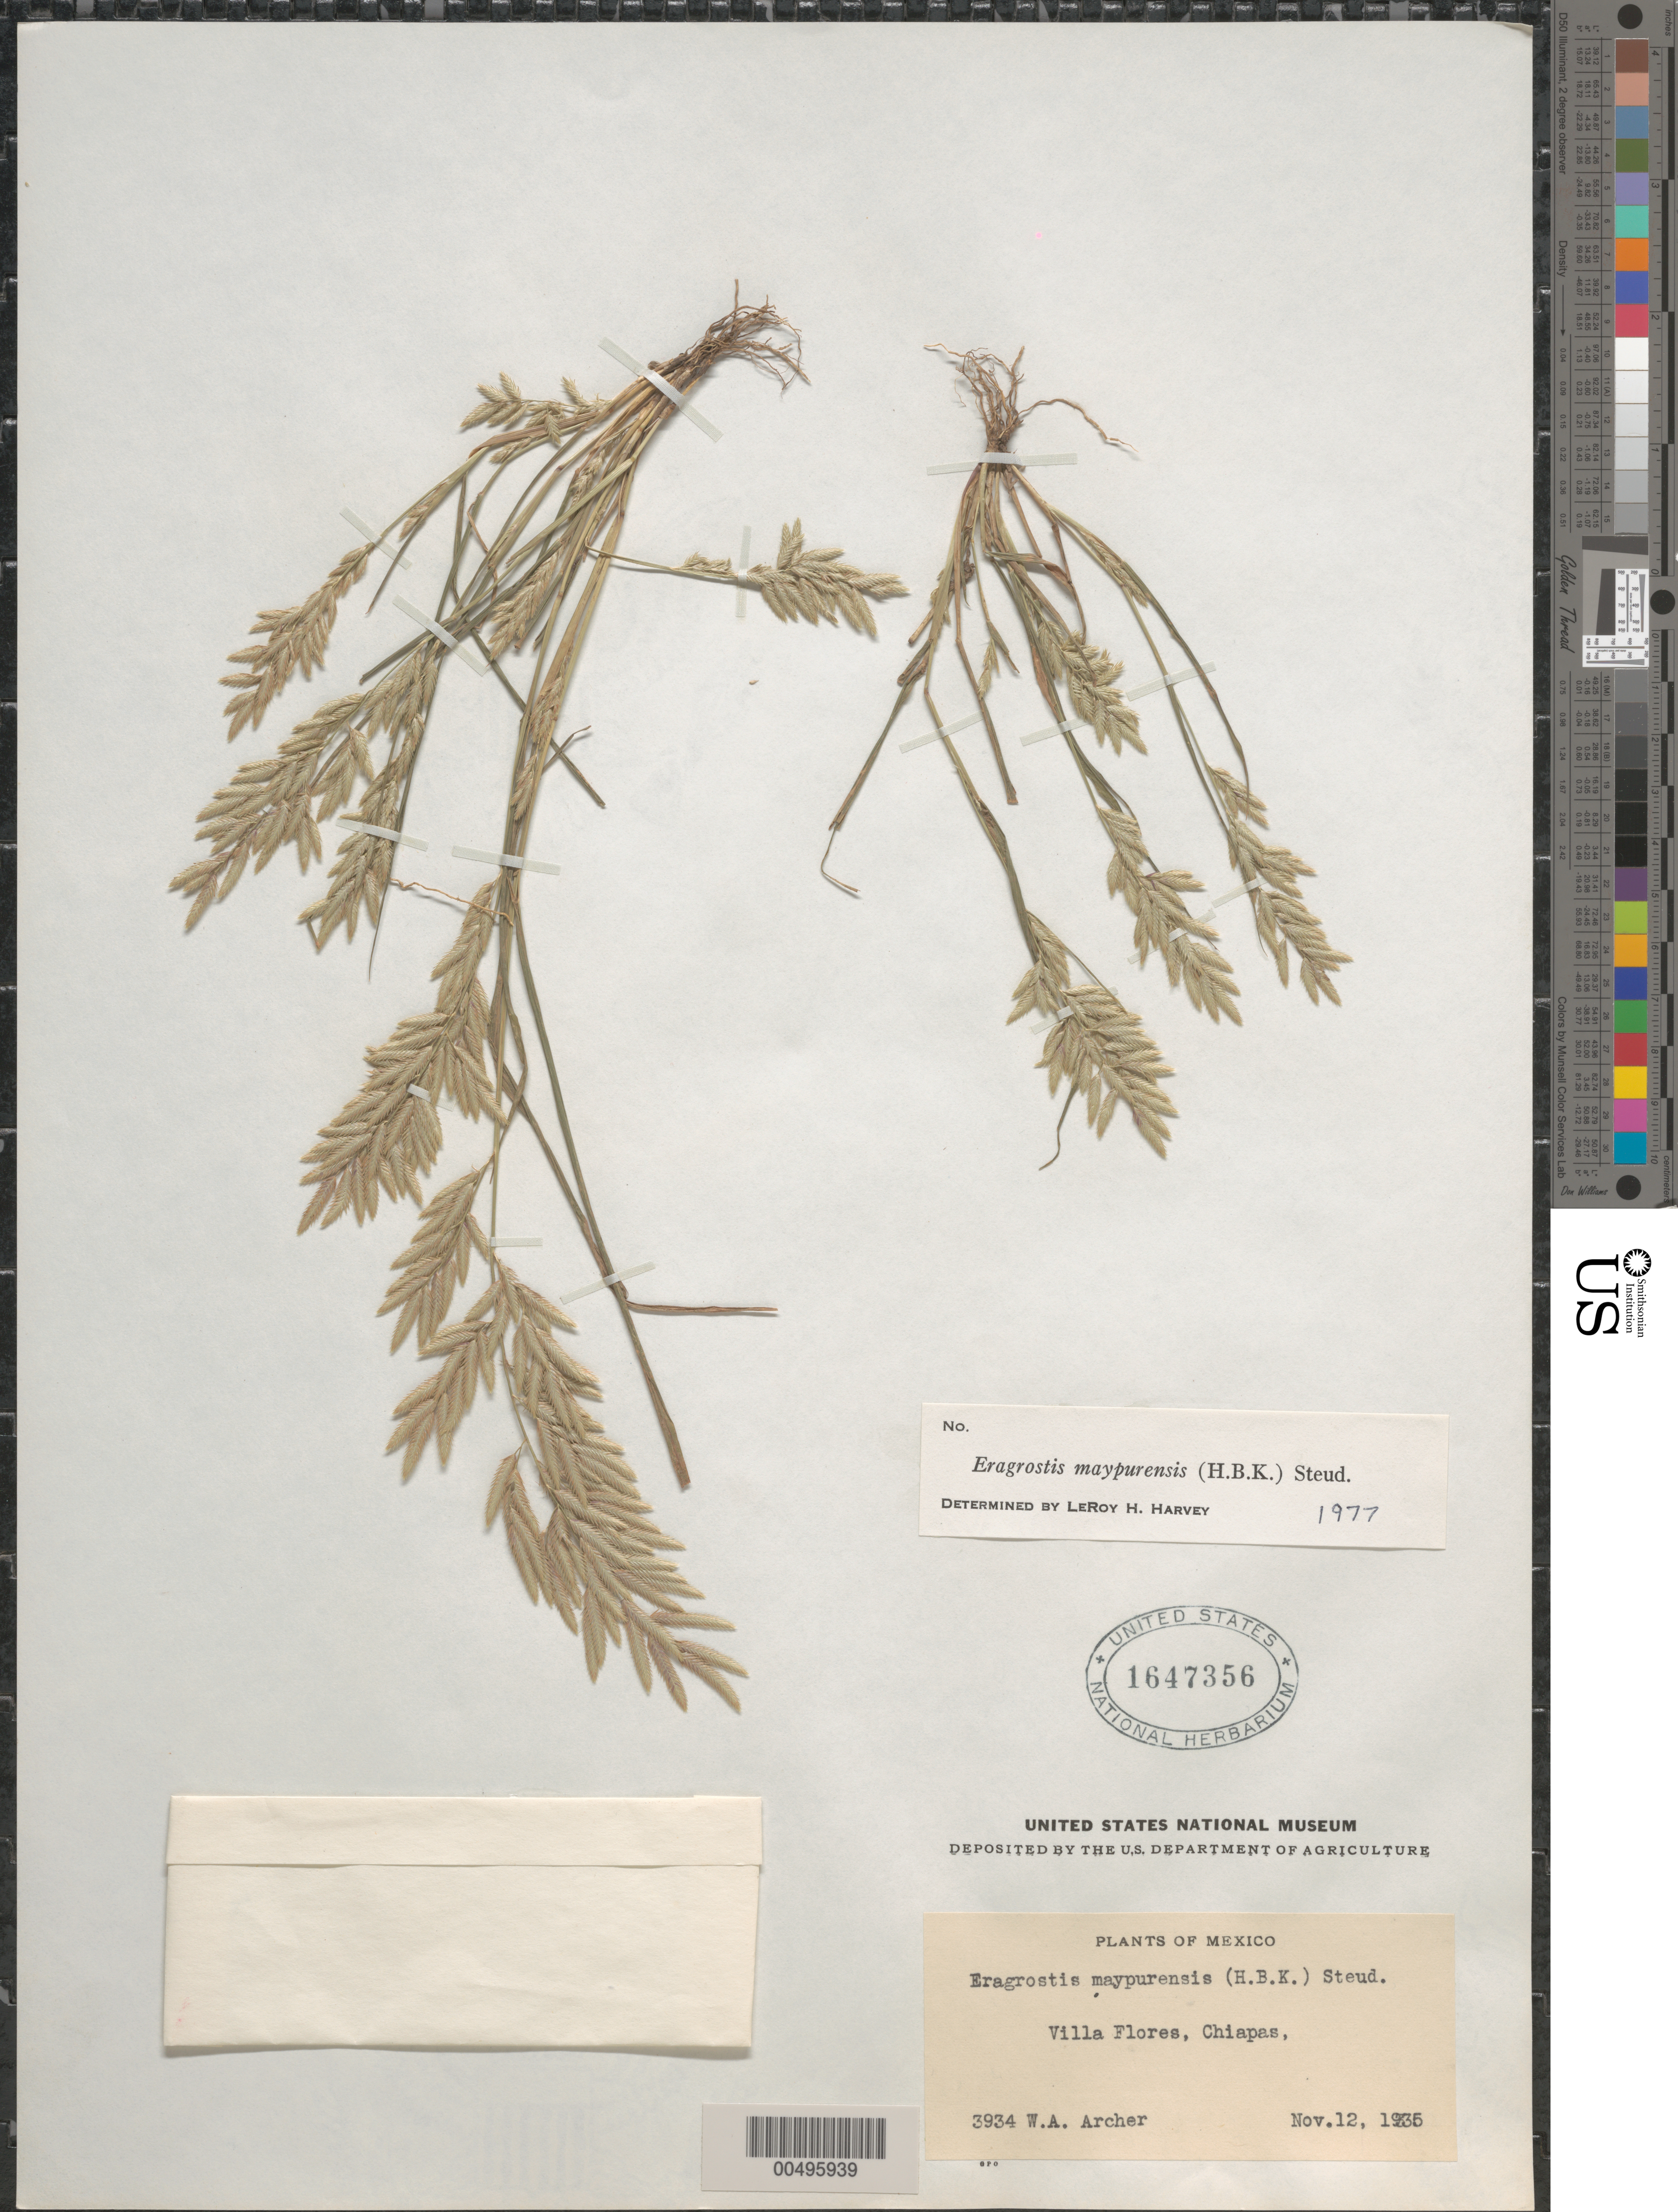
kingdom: Plantae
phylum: Tracheophyta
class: Liliopsida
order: Poales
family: Poaceae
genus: Eragrostis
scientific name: Eragrostis maypurensis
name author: (Kunth) Steud.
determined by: Harvey, L. H.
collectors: W. A. Archer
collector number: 3934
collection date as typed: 12 Nov 1935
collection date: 1935-11-12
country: Mexico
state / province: Chiapas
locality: Villa Flores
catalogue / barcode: US 1647356